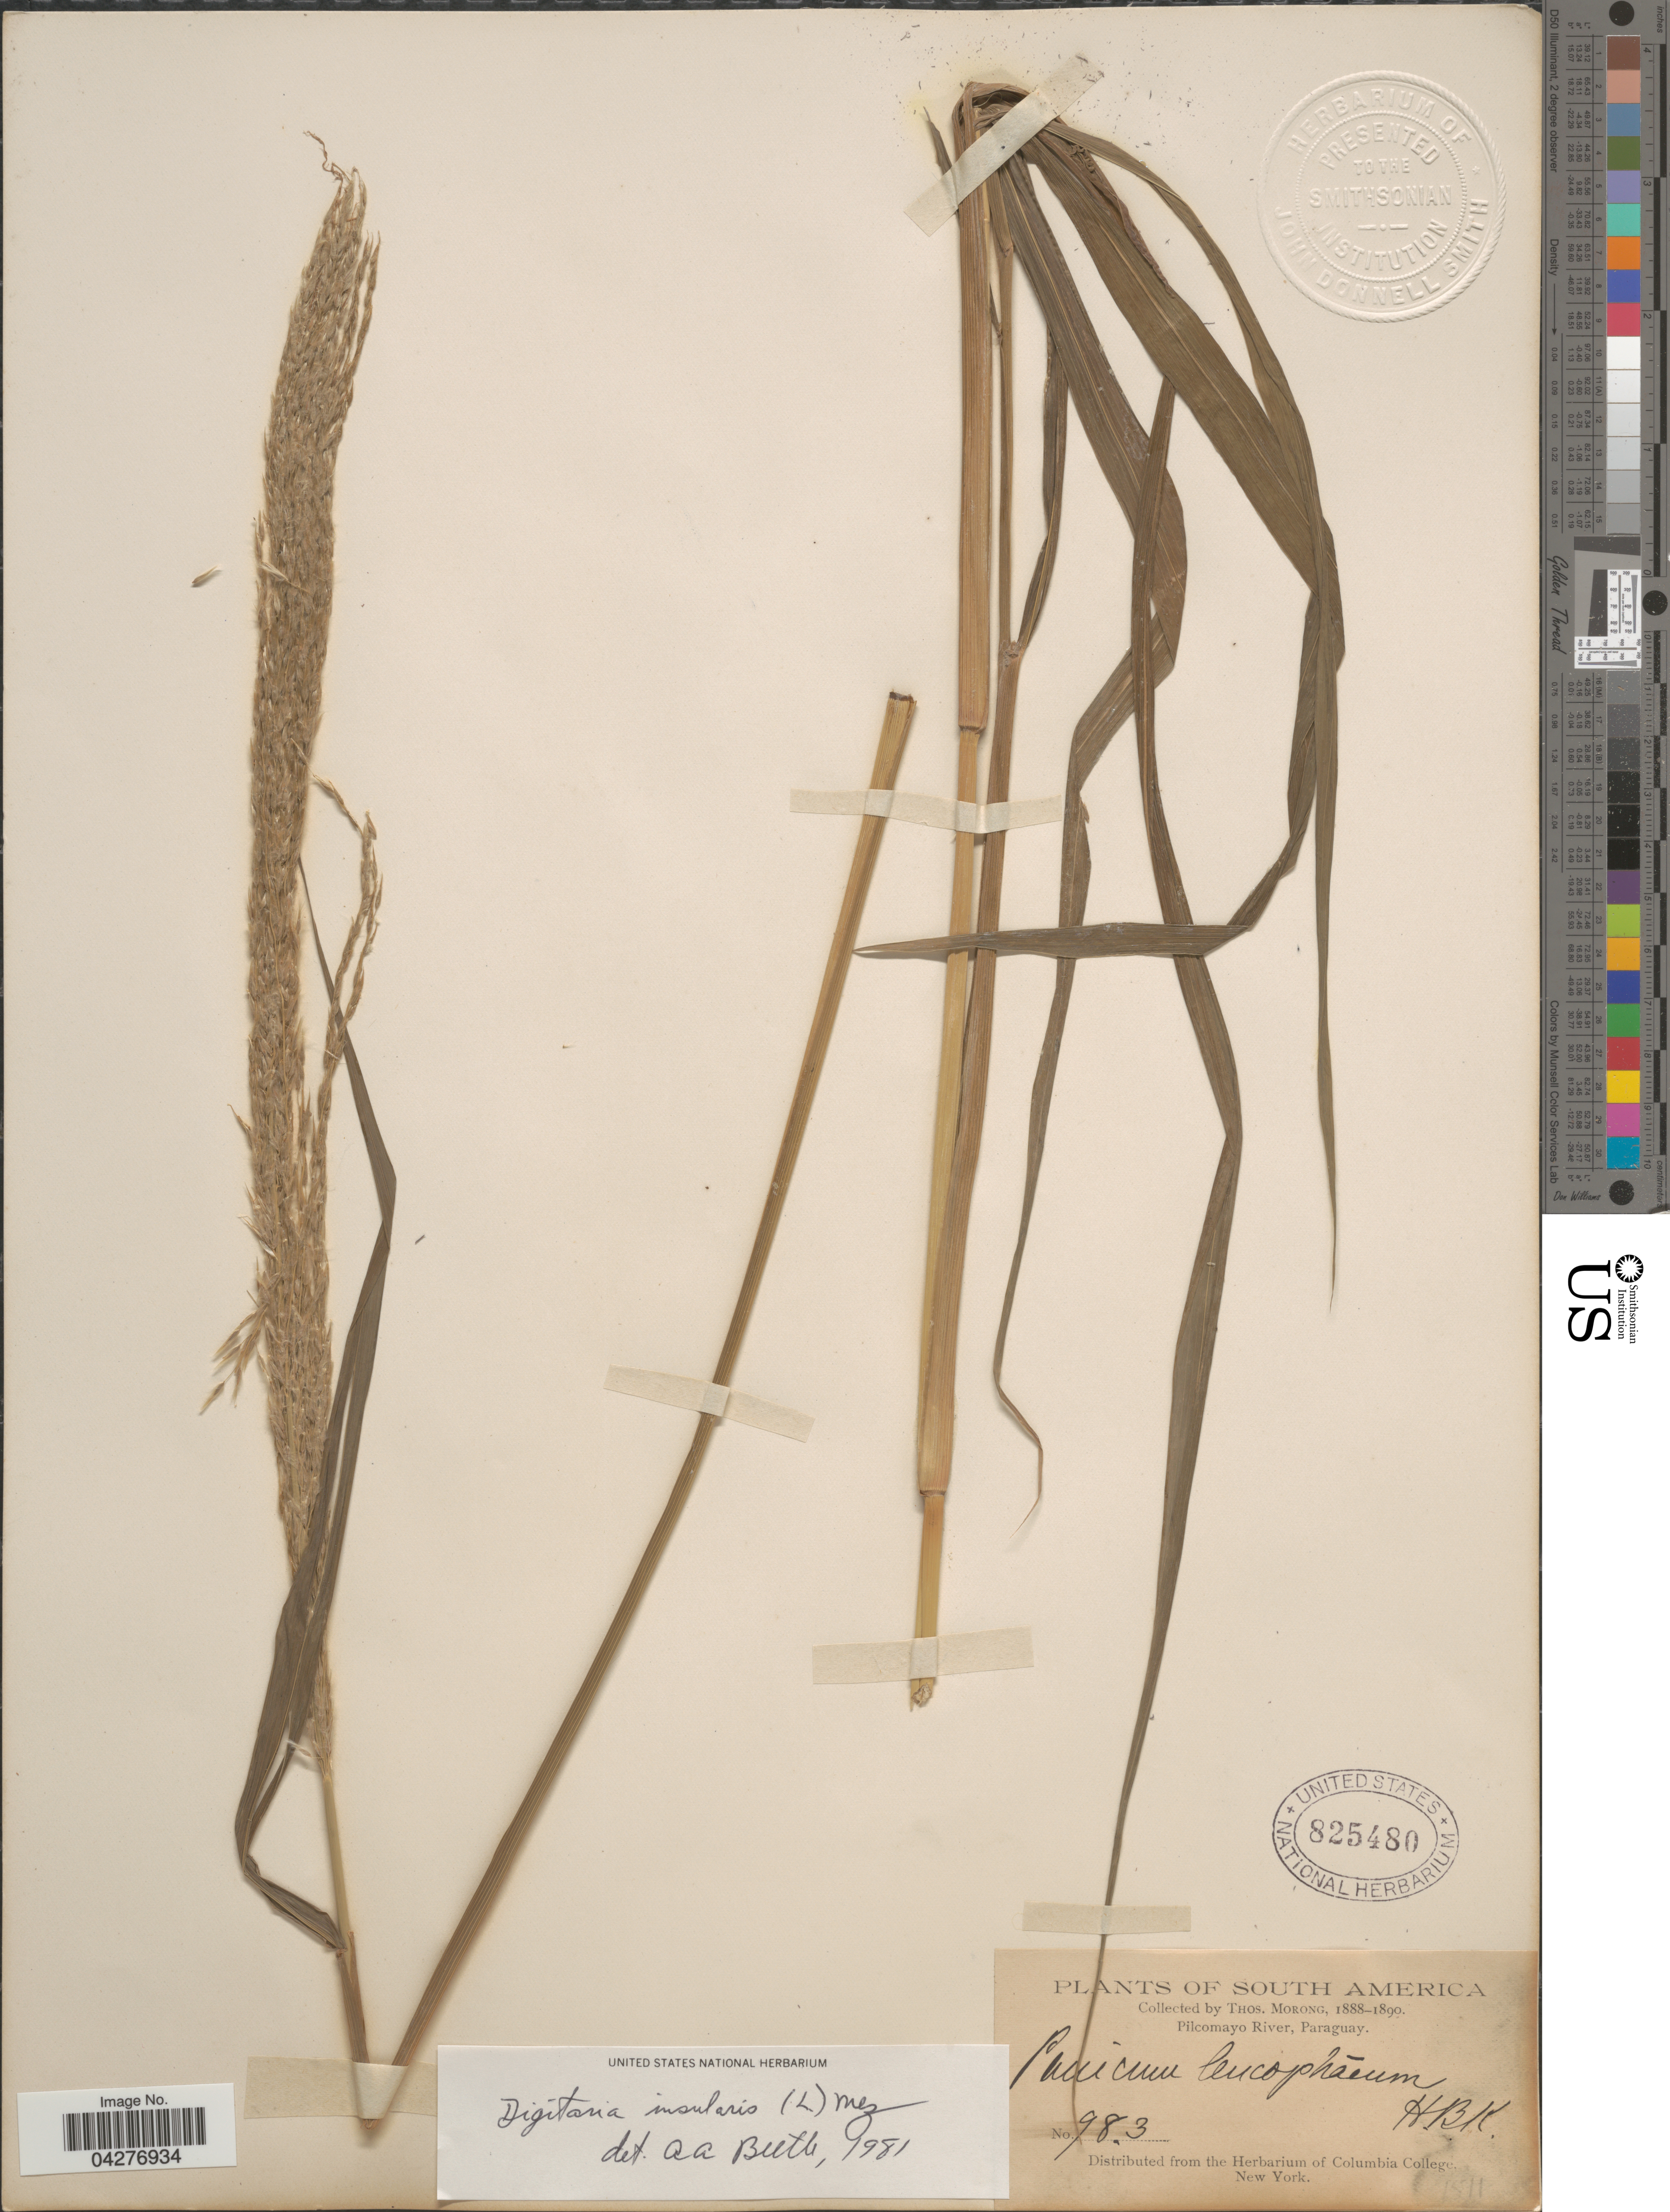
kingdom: Plantae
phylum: Tracheophyta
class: Liliopsida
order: Poales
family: Poaceae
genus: Digitaria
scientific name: Digitaria insularis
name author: (L.) Fedde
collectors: ex herb. T. Morong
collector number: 983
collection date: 1888/1890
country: Paraguay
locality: Pilcomayo River.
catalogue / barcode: US 825480